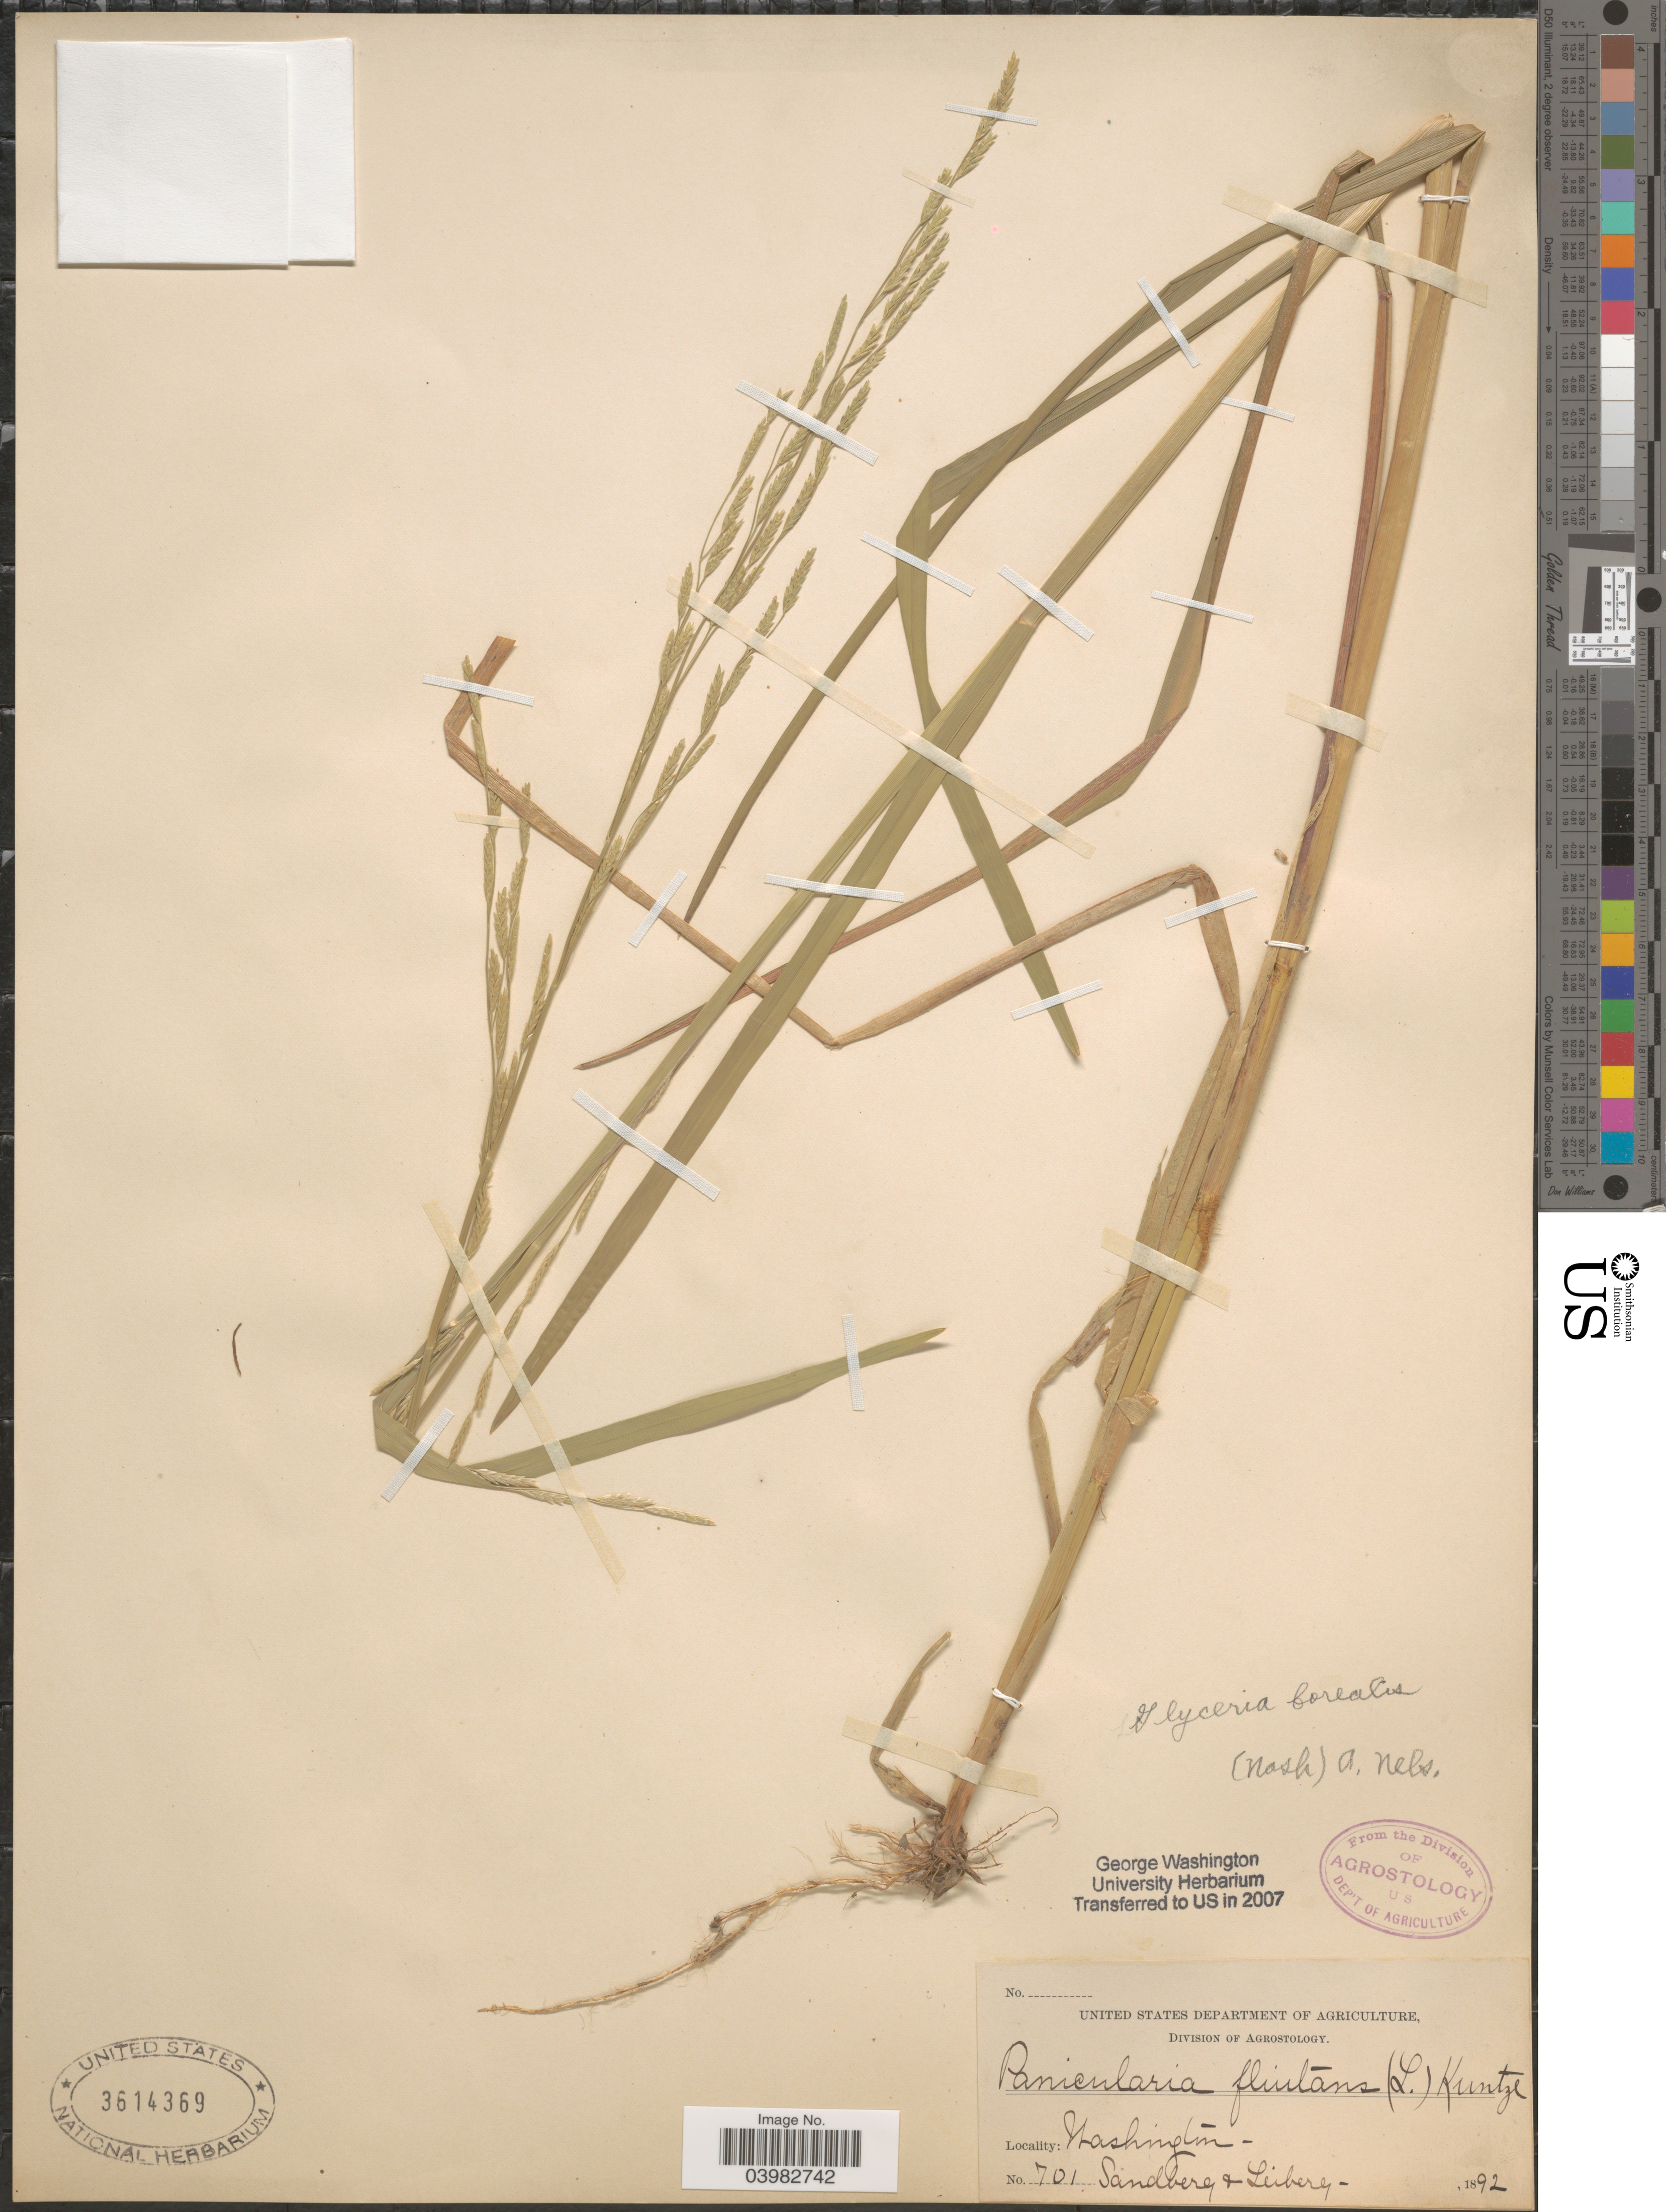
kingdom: Plantae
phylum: Tracheophyta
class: Liliopsida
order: Poales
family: Poaceae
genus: Glyceria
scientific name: Glyceria borealis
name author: (Nash) Batchelder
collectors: Sandberg & -. Leiberg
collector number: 701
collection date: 1892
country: United States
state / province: Washington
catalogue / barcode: US 3614369